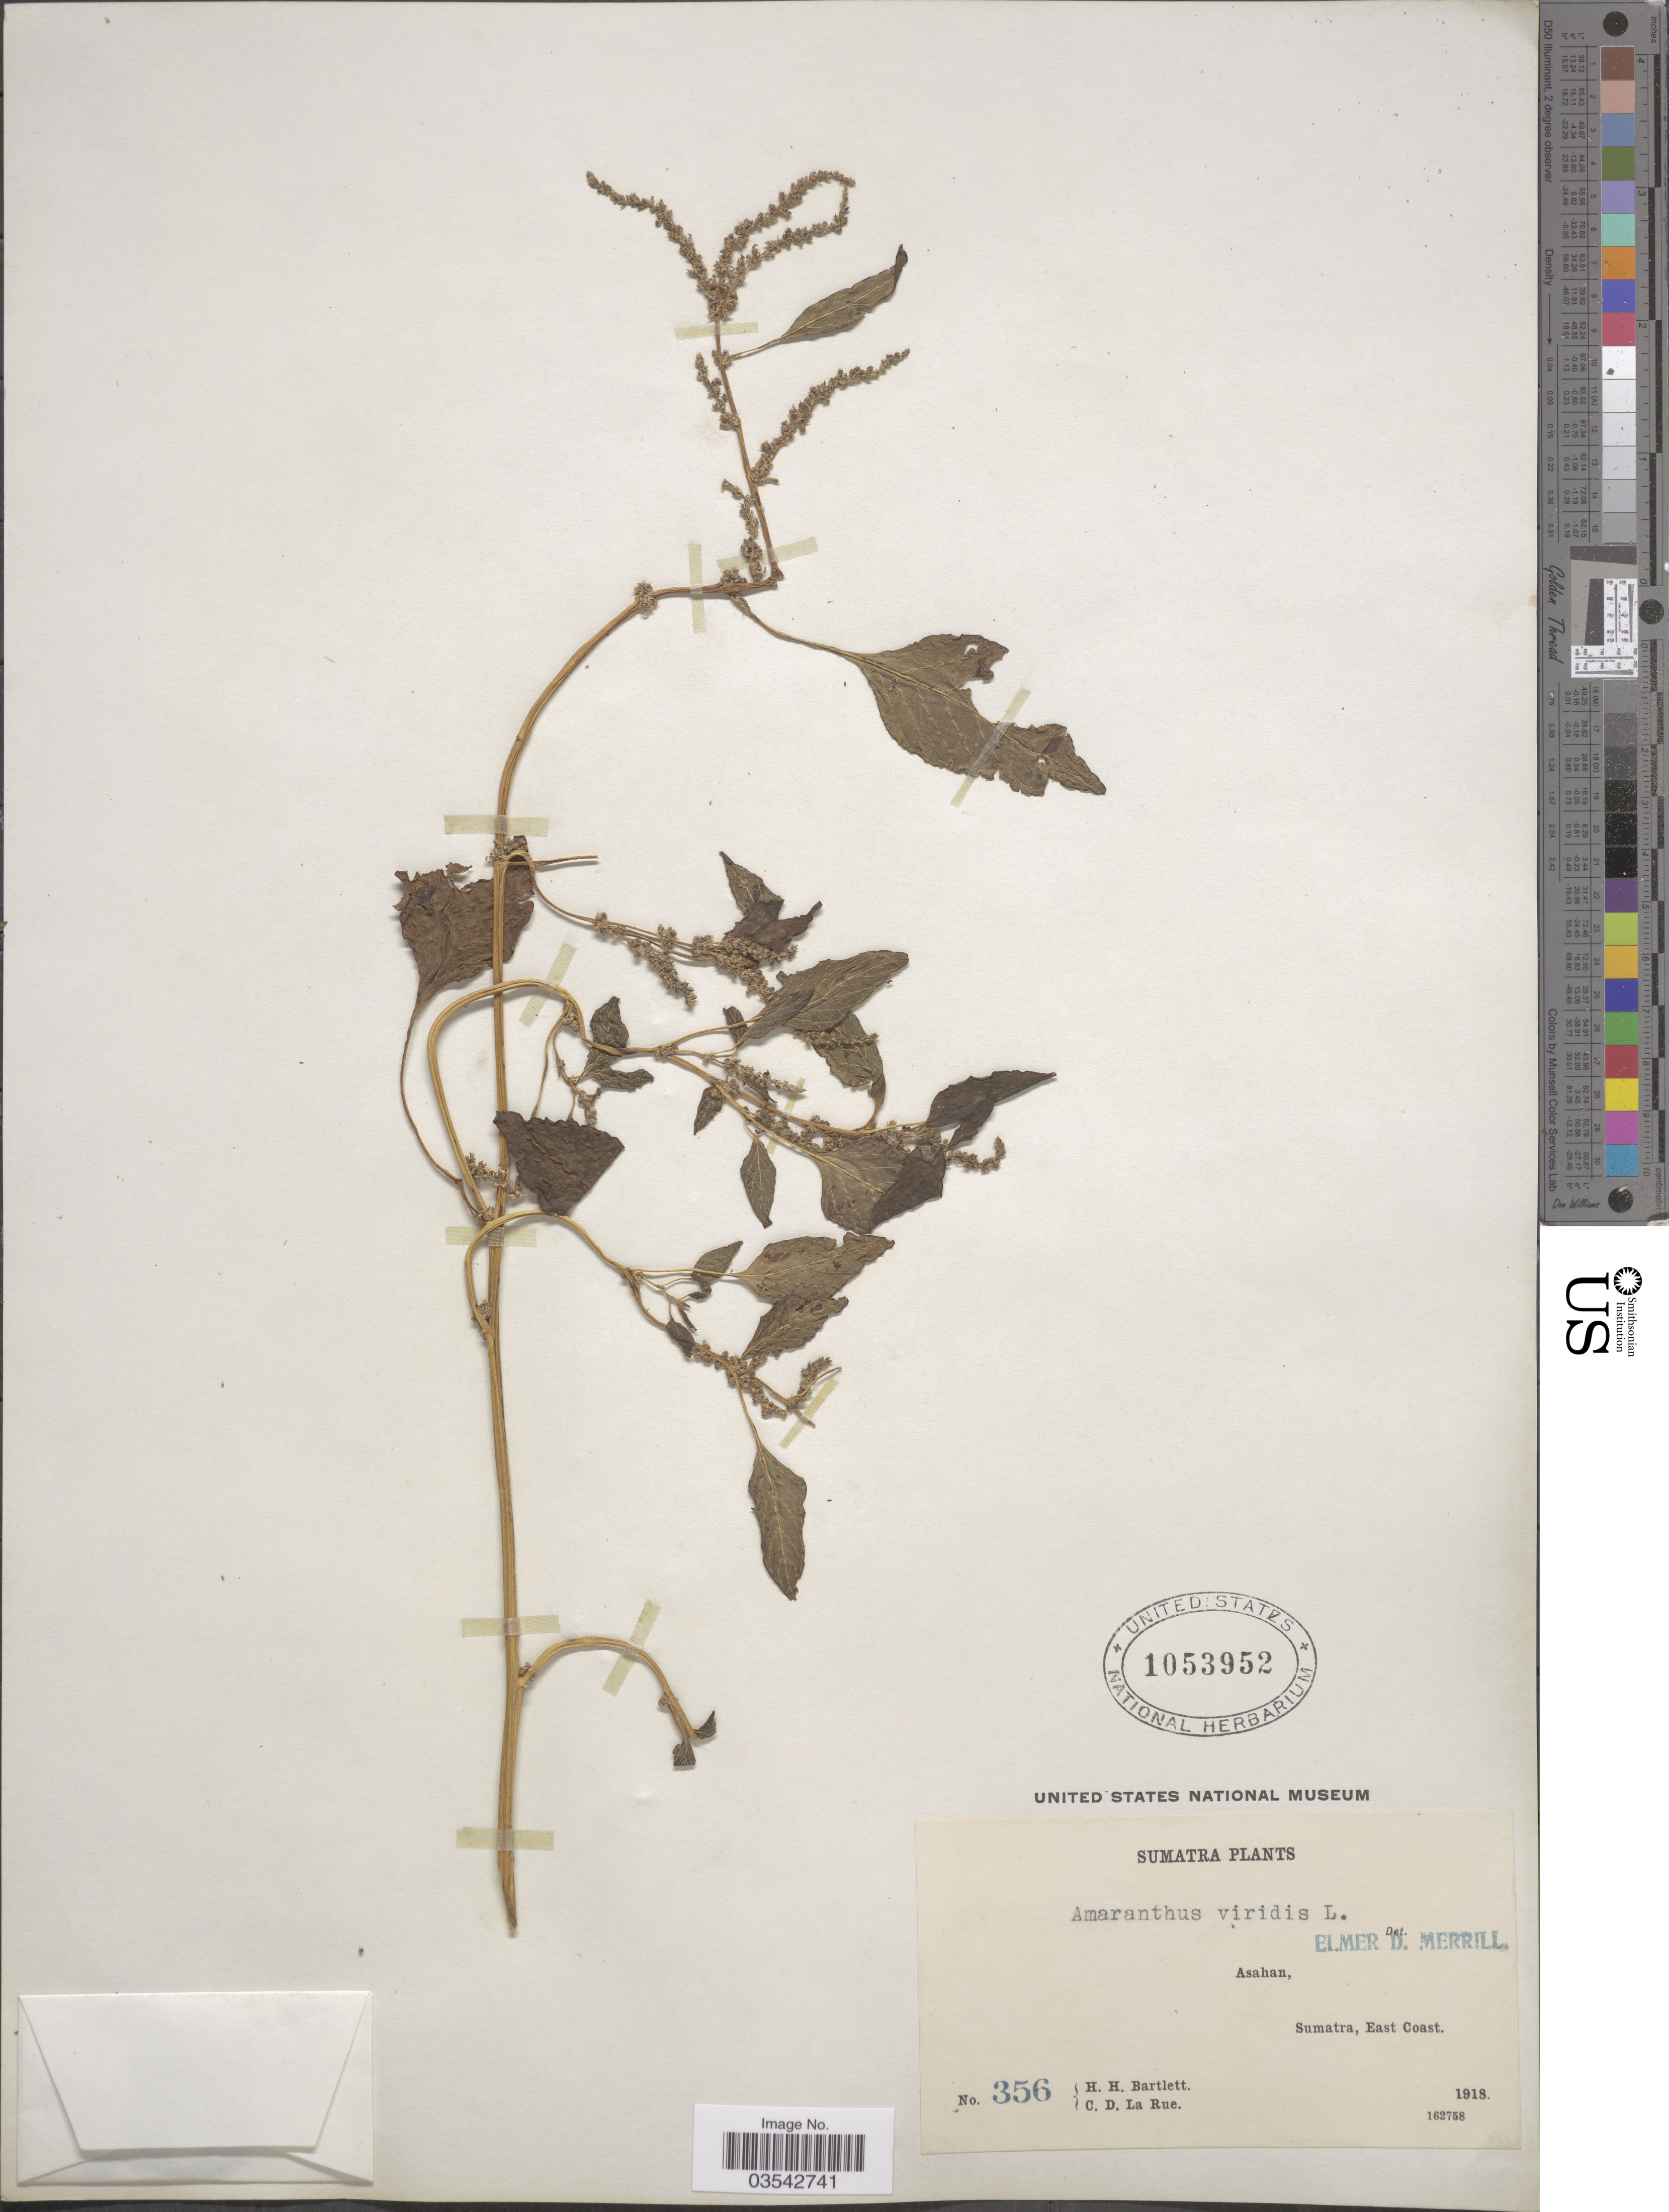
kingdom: Plantae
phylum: Tracheophyta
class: Magnoliopsida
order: Caryophyllales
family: Amaranthaceae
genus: Amaranthus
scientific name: Amaranthus viridis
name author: L.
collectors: H. H. Bartlett & C. La Rue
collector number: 356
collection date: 1918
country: Indonesia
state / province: Sumatra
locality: Asahan. East Coast.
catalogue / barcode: US 1053952